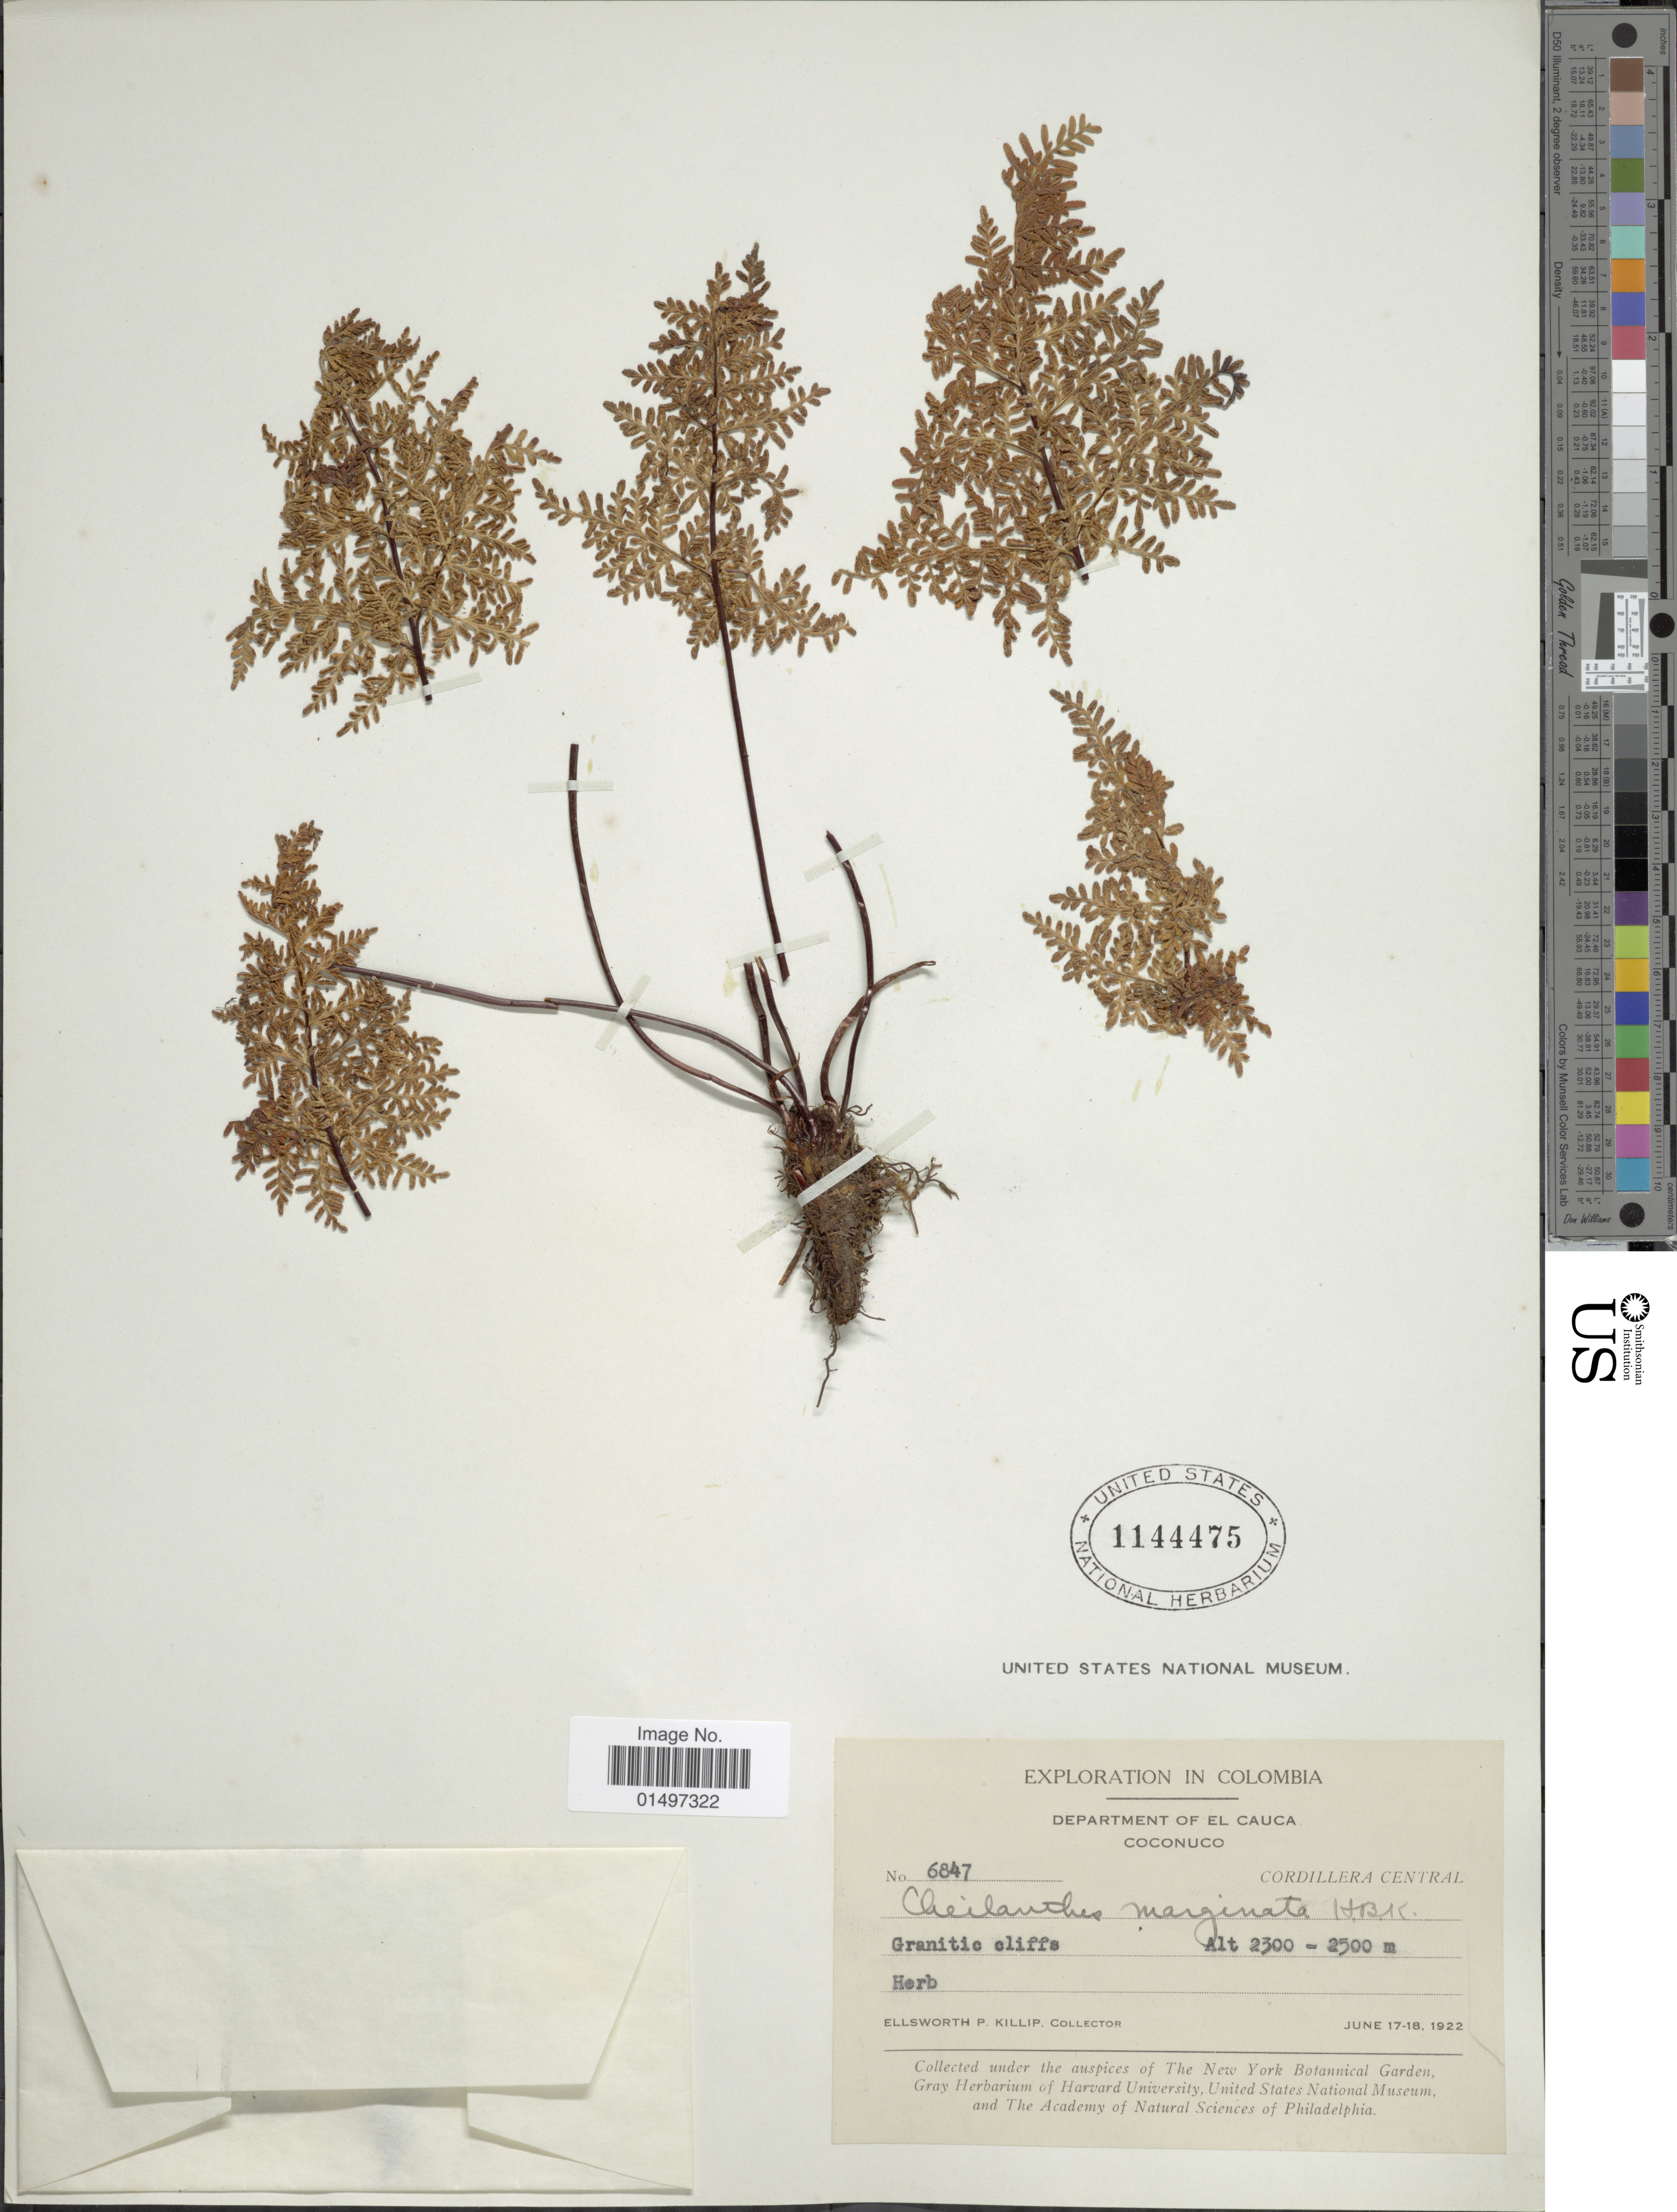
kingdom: Plantae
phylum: Tracheophyta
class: Polypodiopsida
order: Polypodiales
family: Pteridaceae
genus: Gaga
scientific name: Gaga marginata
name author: (Kunth) Fay W. Li & Windham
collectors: E. P. Killip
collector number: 6847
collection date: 1922-06-17/1922-06-18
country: Colombia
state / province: Cauca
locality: Department of El Cauca. Coconuco. Cordillera Central.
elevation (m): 2300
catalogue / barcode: US 1144475